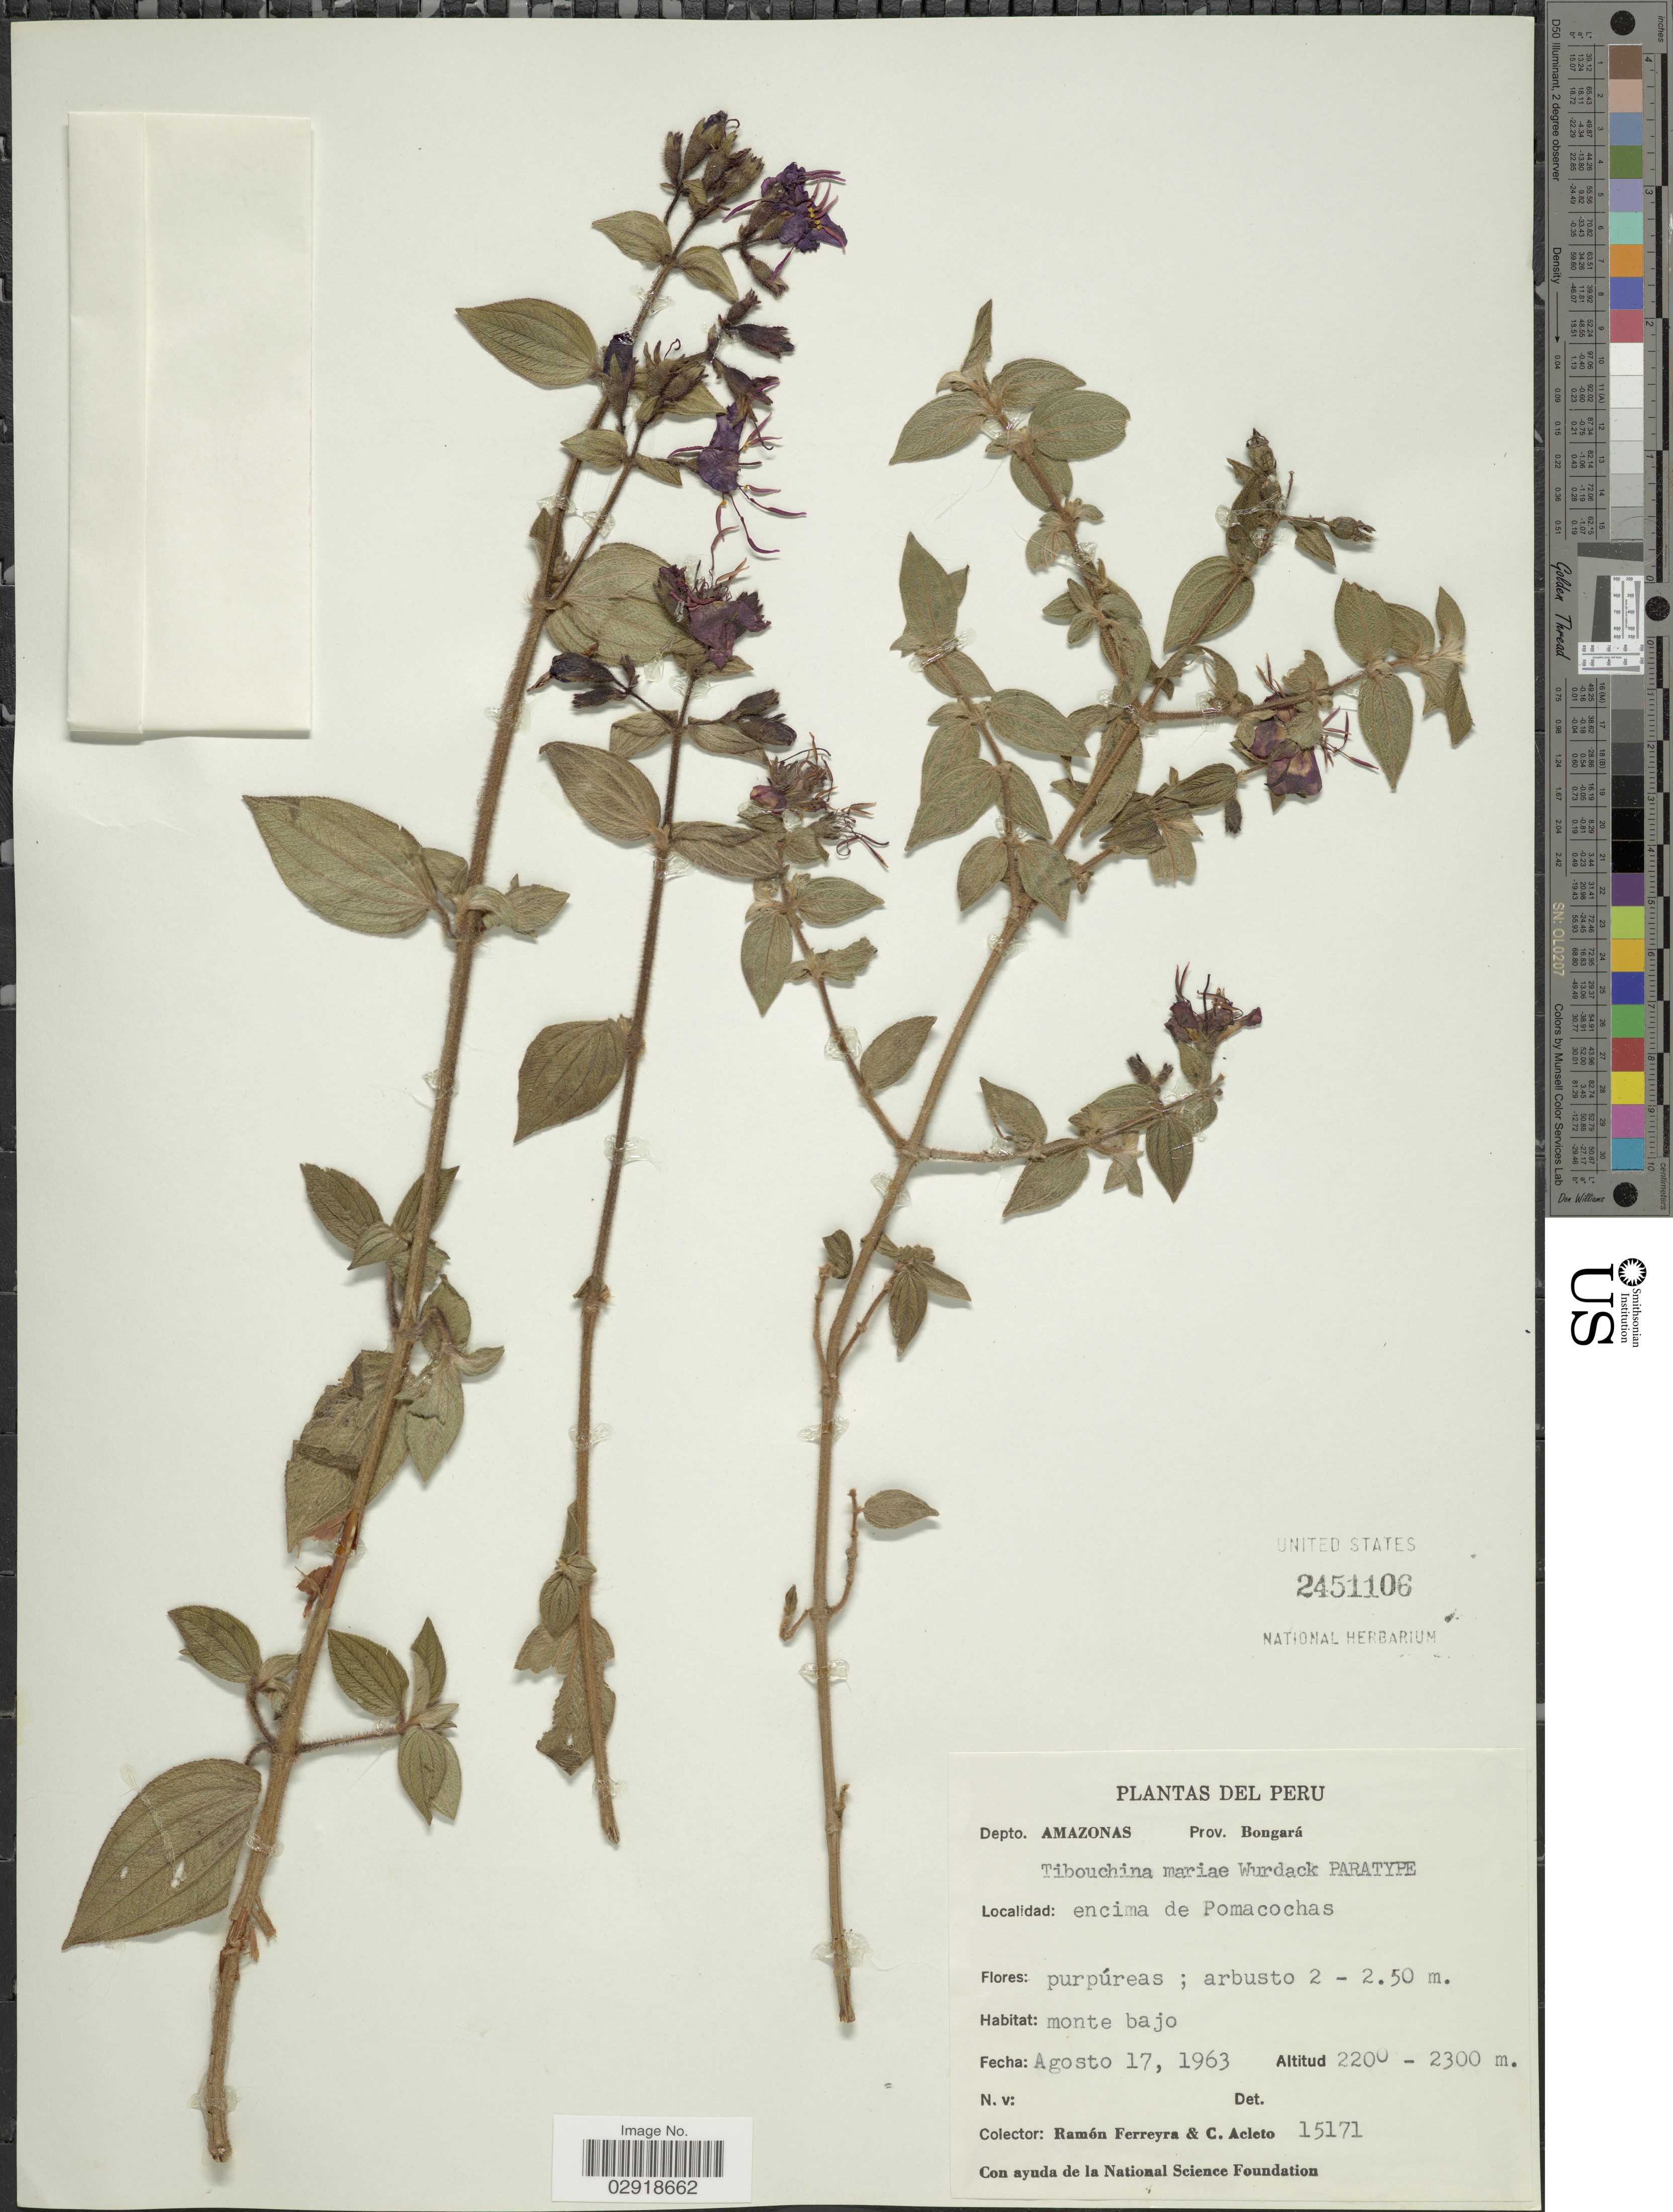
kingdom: Plantae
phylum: Tracheophyta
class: Magnoliopsida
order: Myrtales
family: Melastomataceae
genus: Chaetogastra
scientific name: Chaetogastra mariae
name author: (Wurdack) P.J.F. Guim. & Michelang.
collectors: R. A. Ferreyra & C. Acleto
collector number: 15171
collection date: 1963-08-17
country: Peru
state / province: Amazonas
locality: Depto. Amazonas, Prov. Bongará. Encima de Pomacochas.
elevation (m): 2200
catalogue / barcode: US 2451106